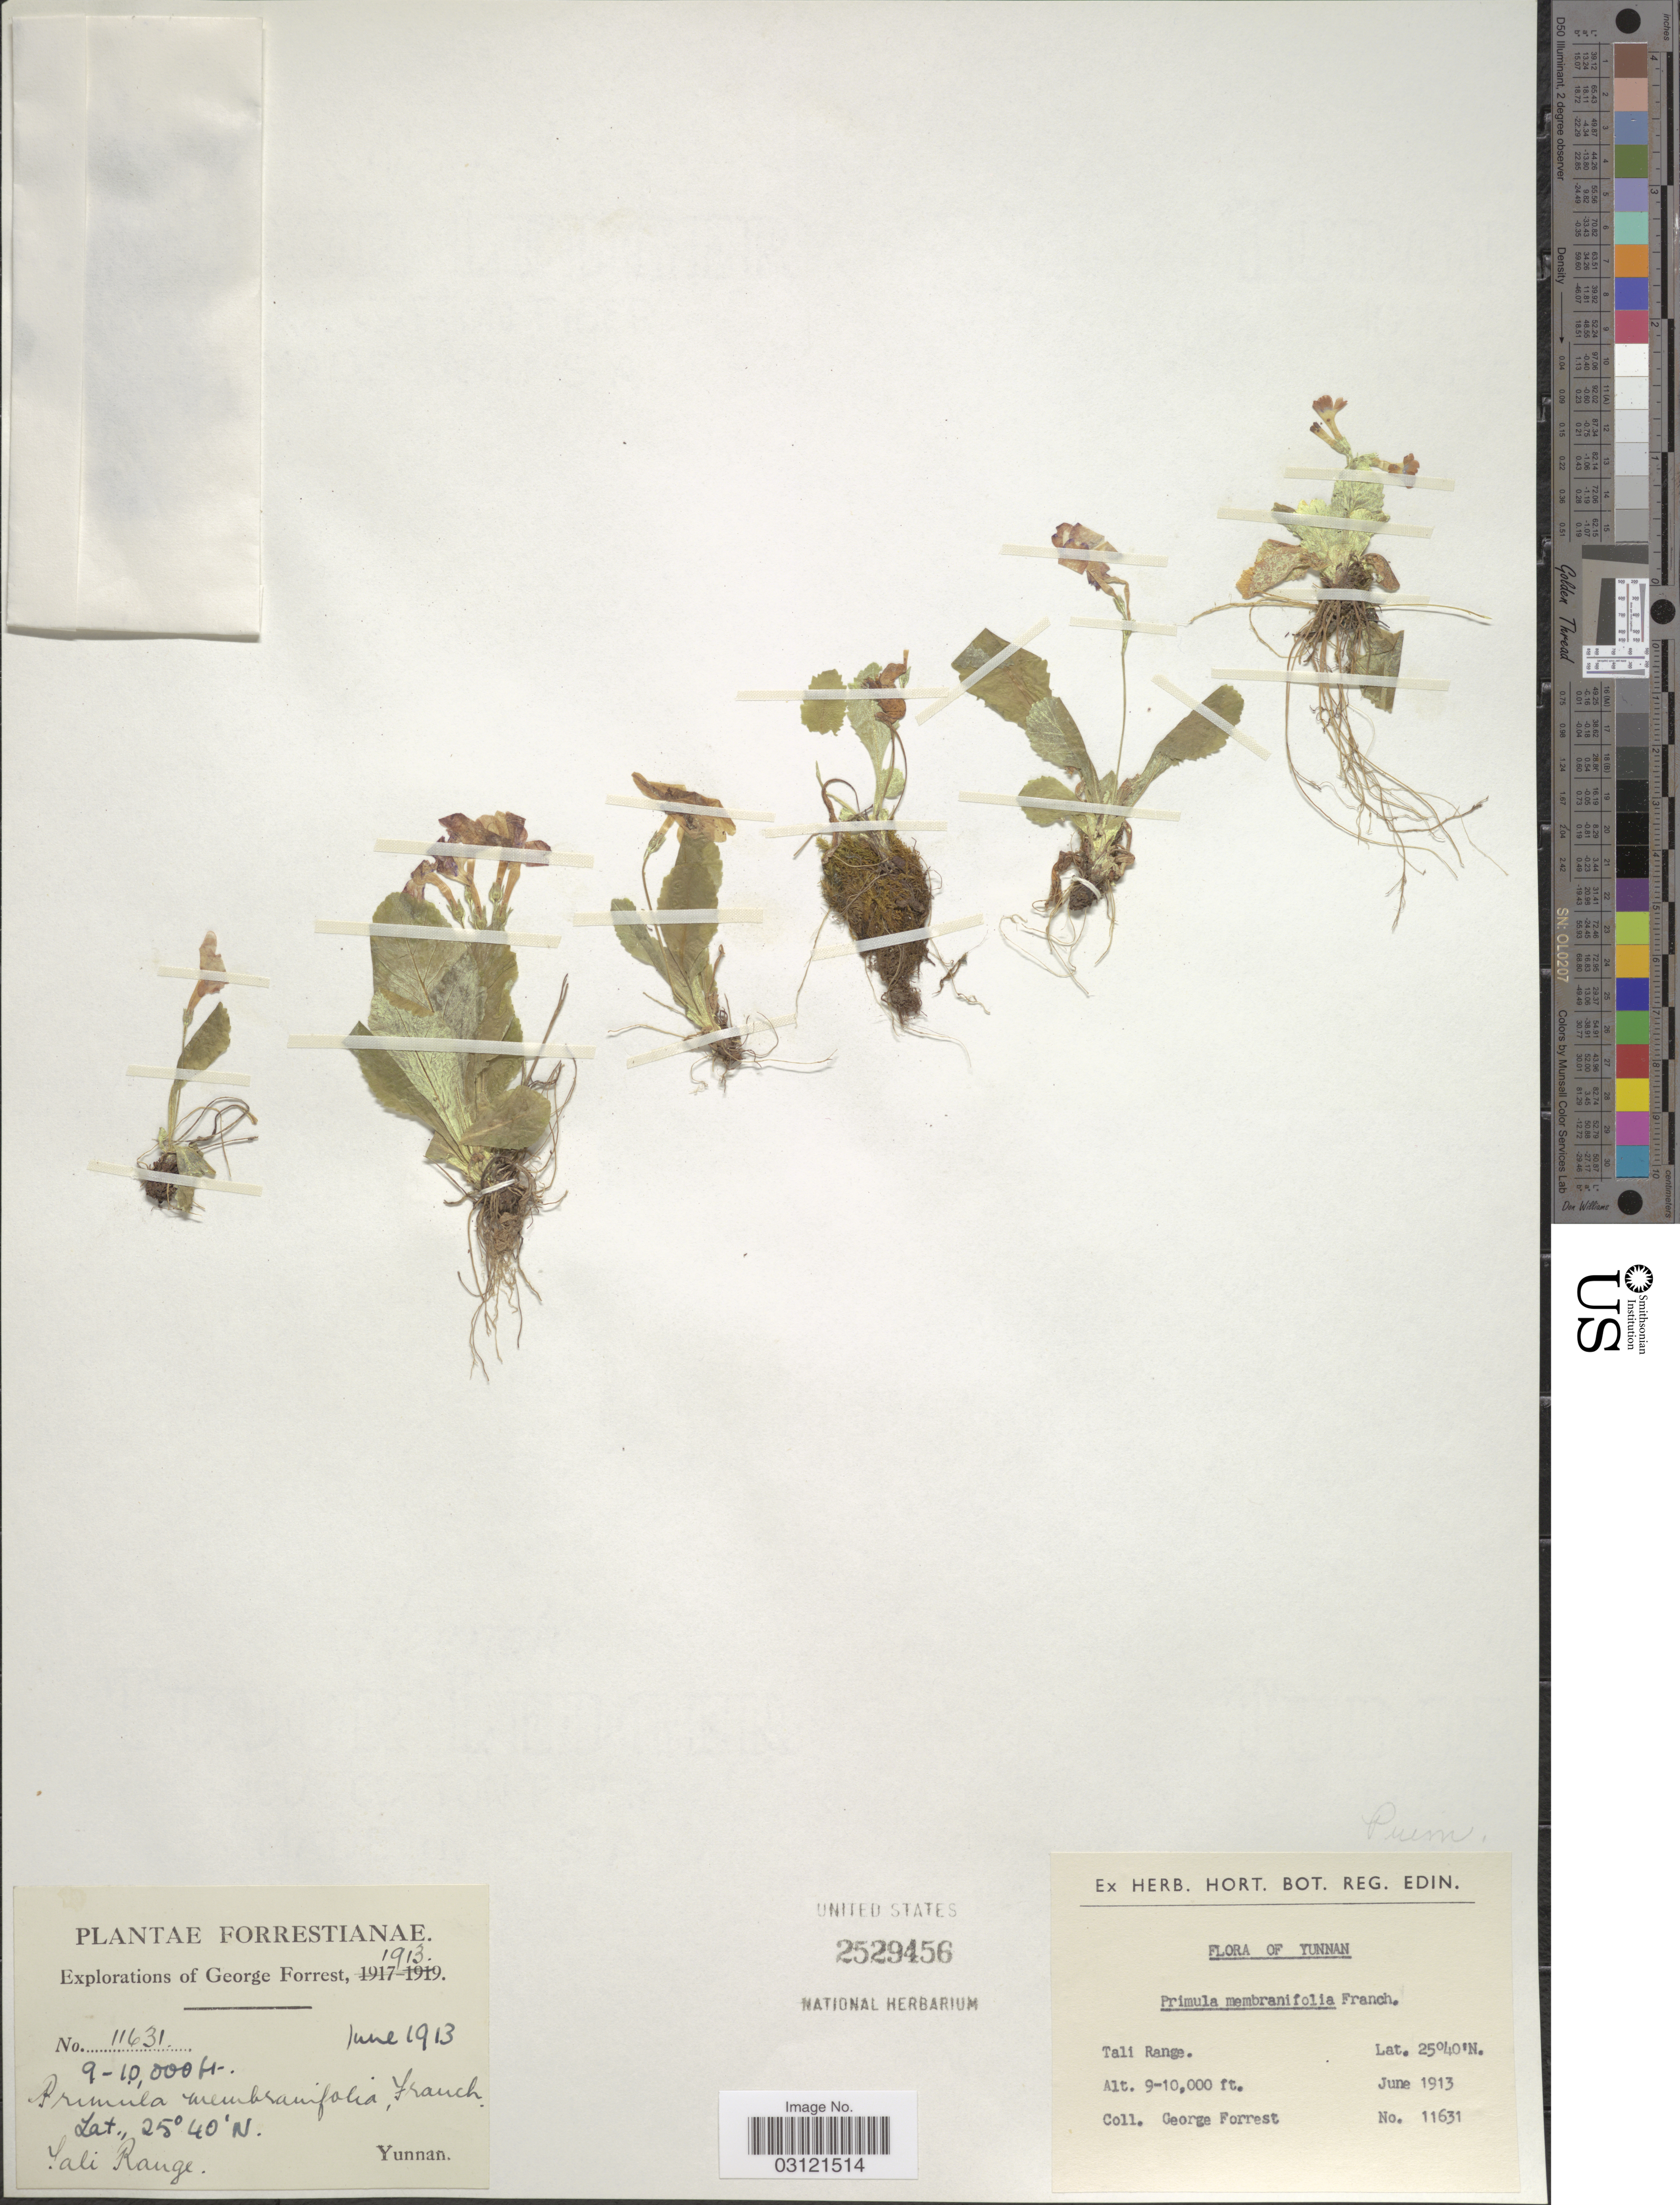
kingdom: Plantae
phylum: Tracheophyta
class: Magnoliopsida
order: Ericales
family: Primulaceae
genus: Primula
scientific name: Primula membranifolia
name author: Franch.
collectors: G. Forrest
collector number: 11631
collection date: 1913-06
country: China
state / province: Yunnan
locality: Tali Range.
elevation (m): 2743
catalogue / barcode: US 2529456